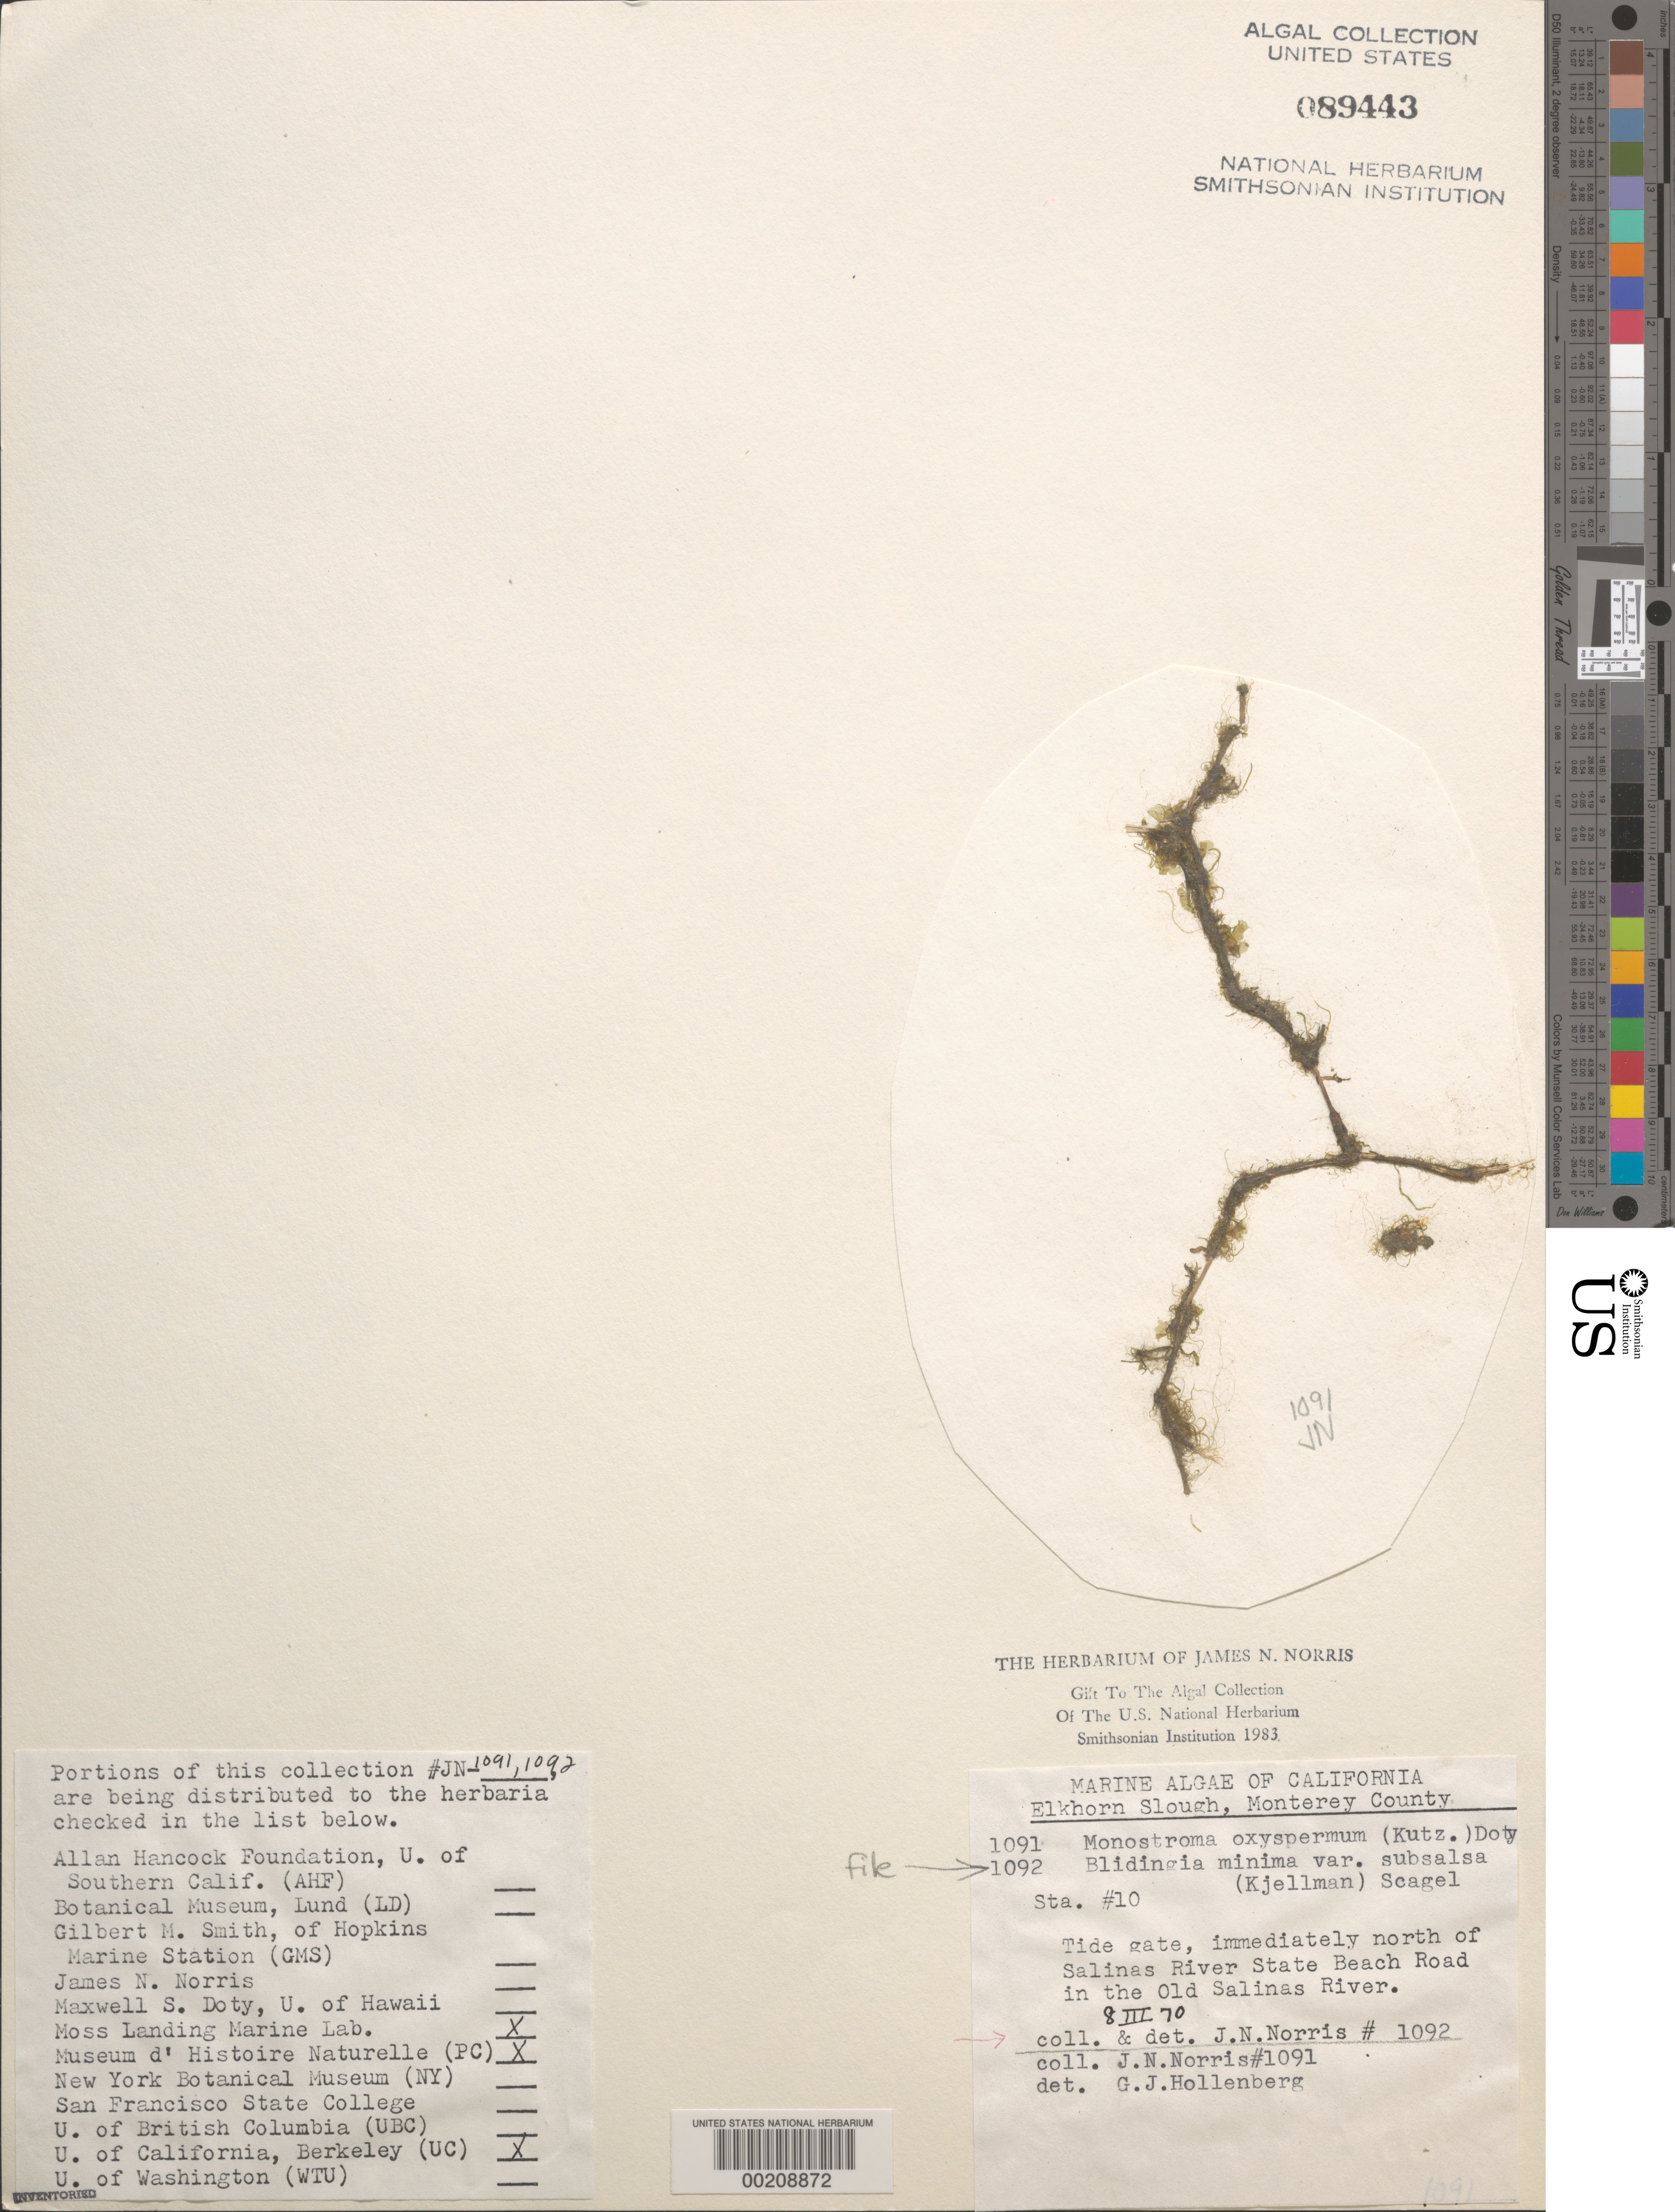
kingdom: Plantae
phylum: Chlorophyta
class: Ulvophyceae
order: Ulvales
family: Kornmanniaceae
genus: Blidingia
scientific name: Blidingia minima var. subsalsa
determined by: Norris, James N.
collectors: J. N. Norris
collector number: JN-1092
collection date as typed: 08 Mar 1970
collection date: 1970-03-08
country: United States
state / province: California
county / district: Monterey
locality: Old Salinas River, just north of Salinas River State Beach Road, Elkhorn Slough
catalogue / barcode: US 89443